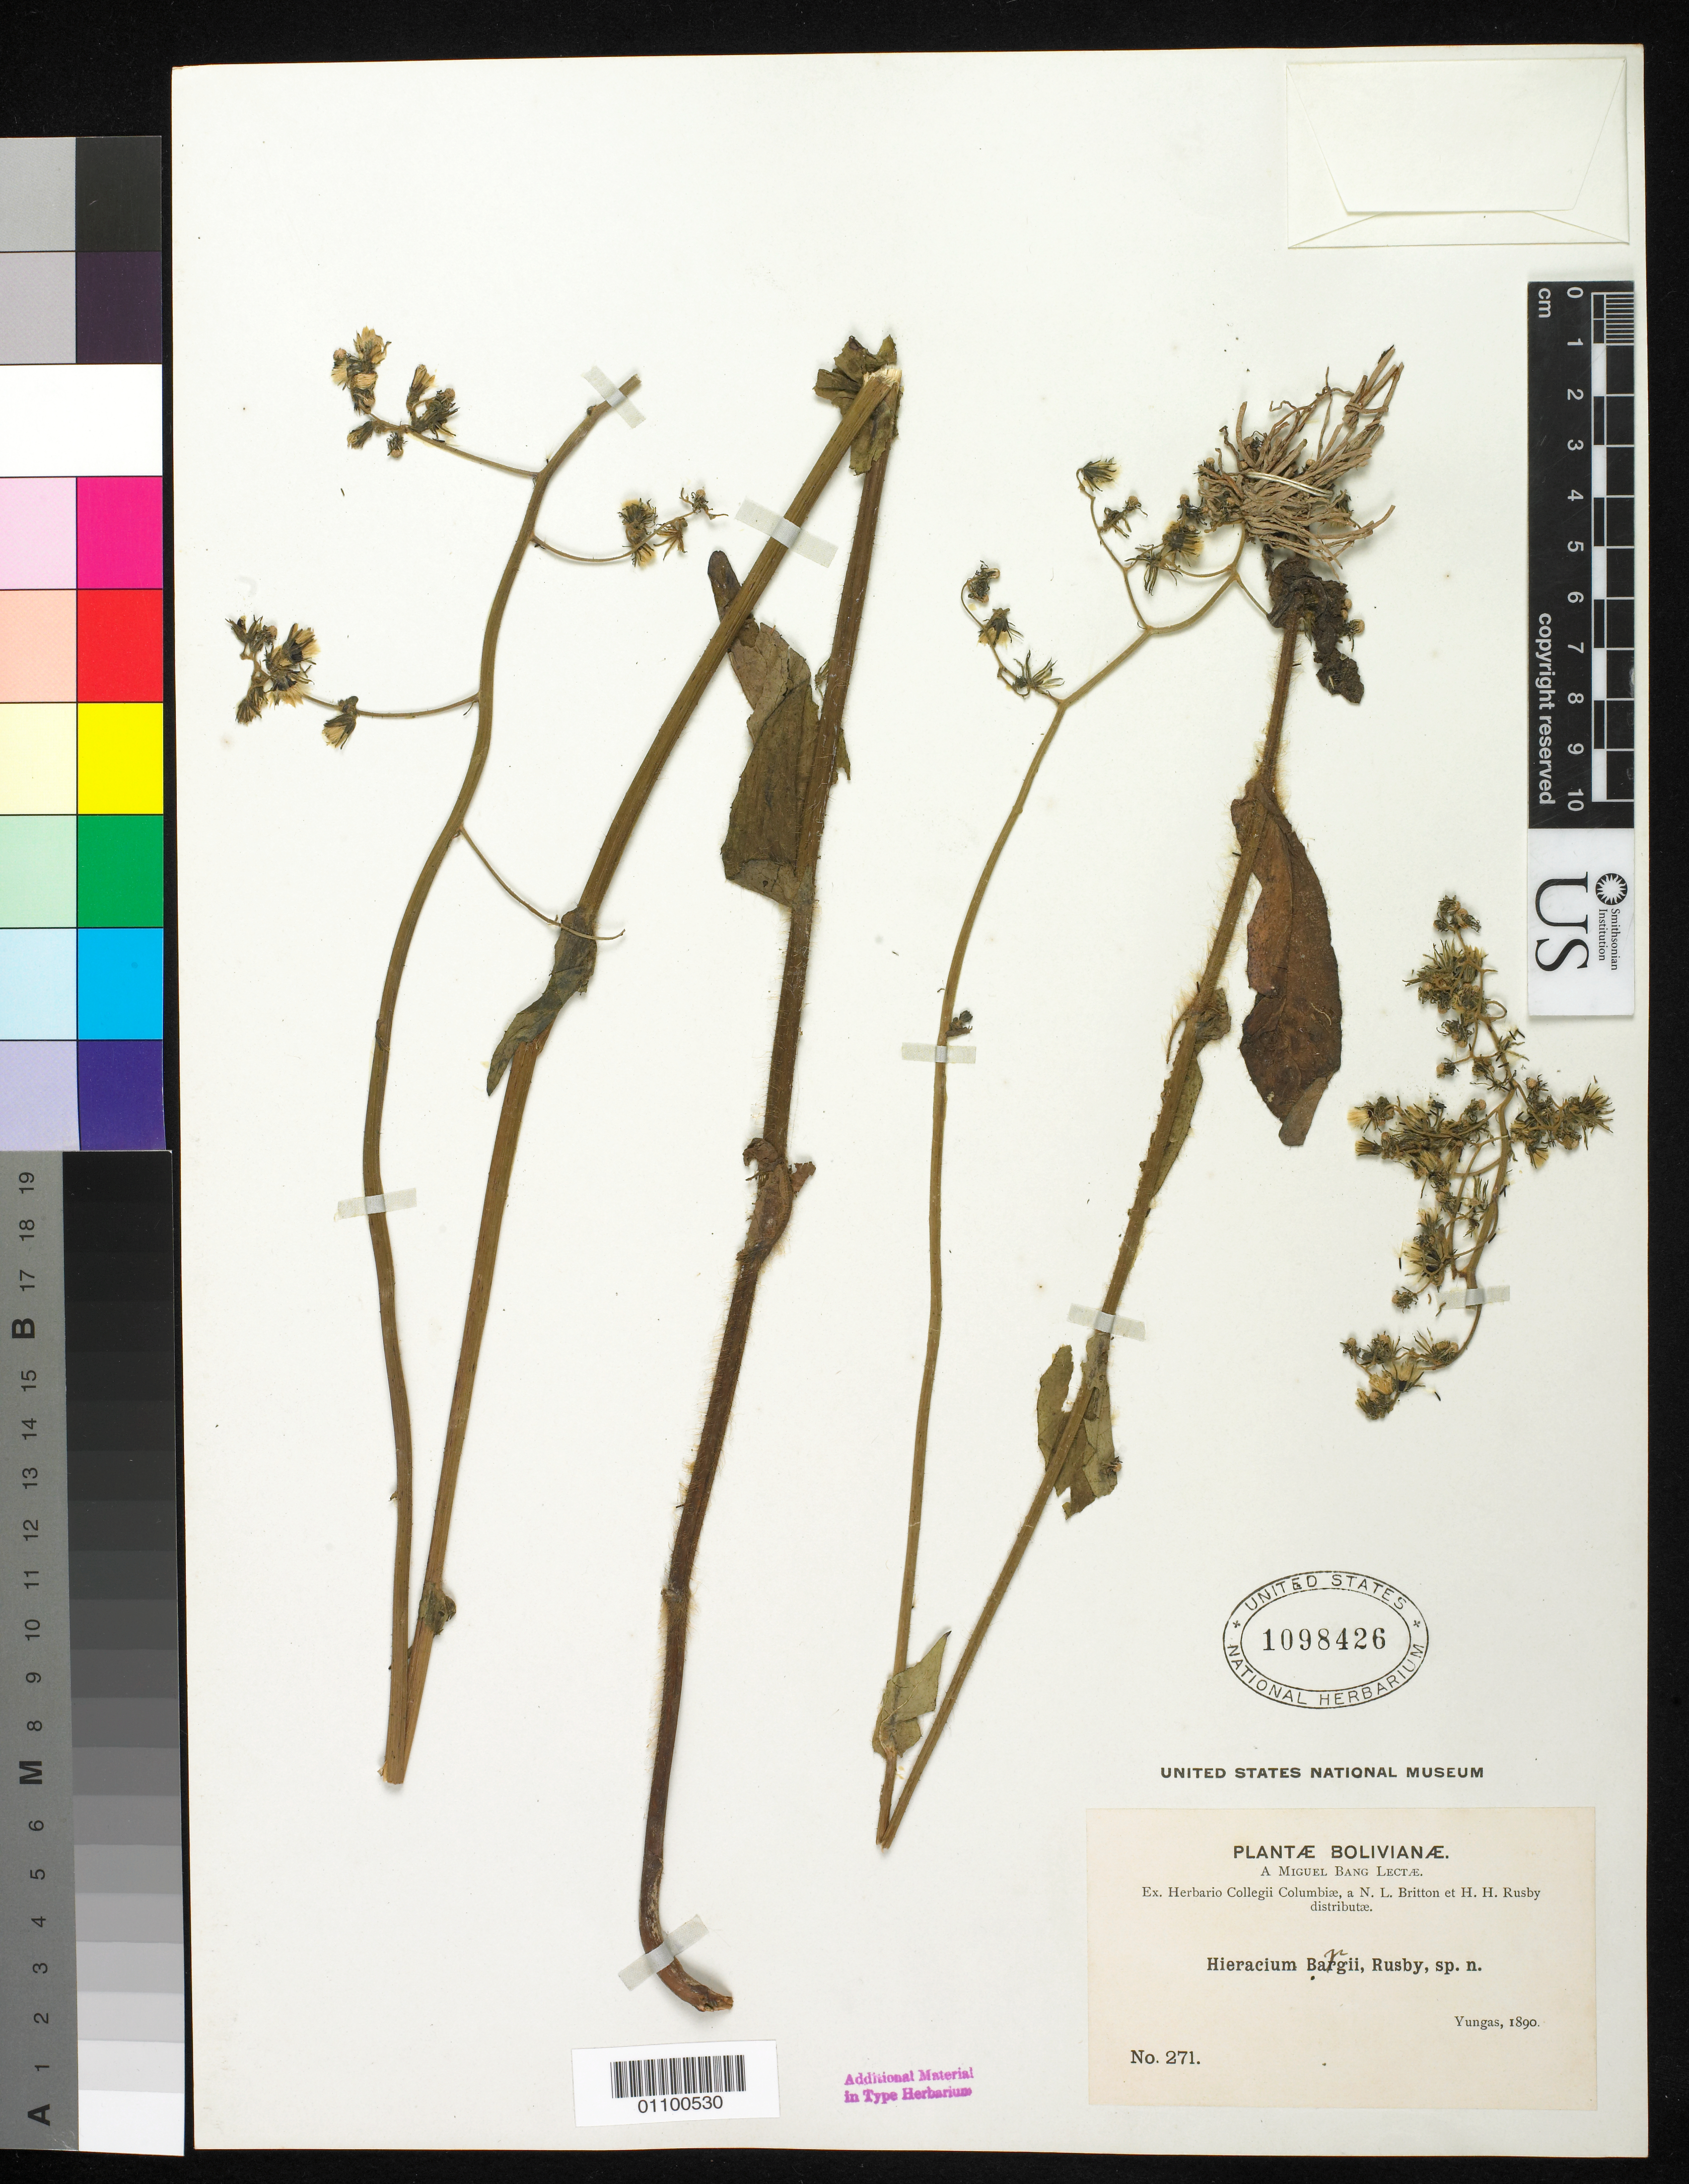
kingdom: Plantae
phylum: Tracheophyta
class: Magnoliopsida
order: Asterales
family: Asteraceae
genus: Hieracium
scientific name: Hieracium bangii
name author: Rusby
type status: Isotype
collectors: M. Bang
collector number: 271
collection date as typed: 1890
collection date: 1890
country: Bolivia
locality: Yungas.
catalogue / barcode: US 1098426